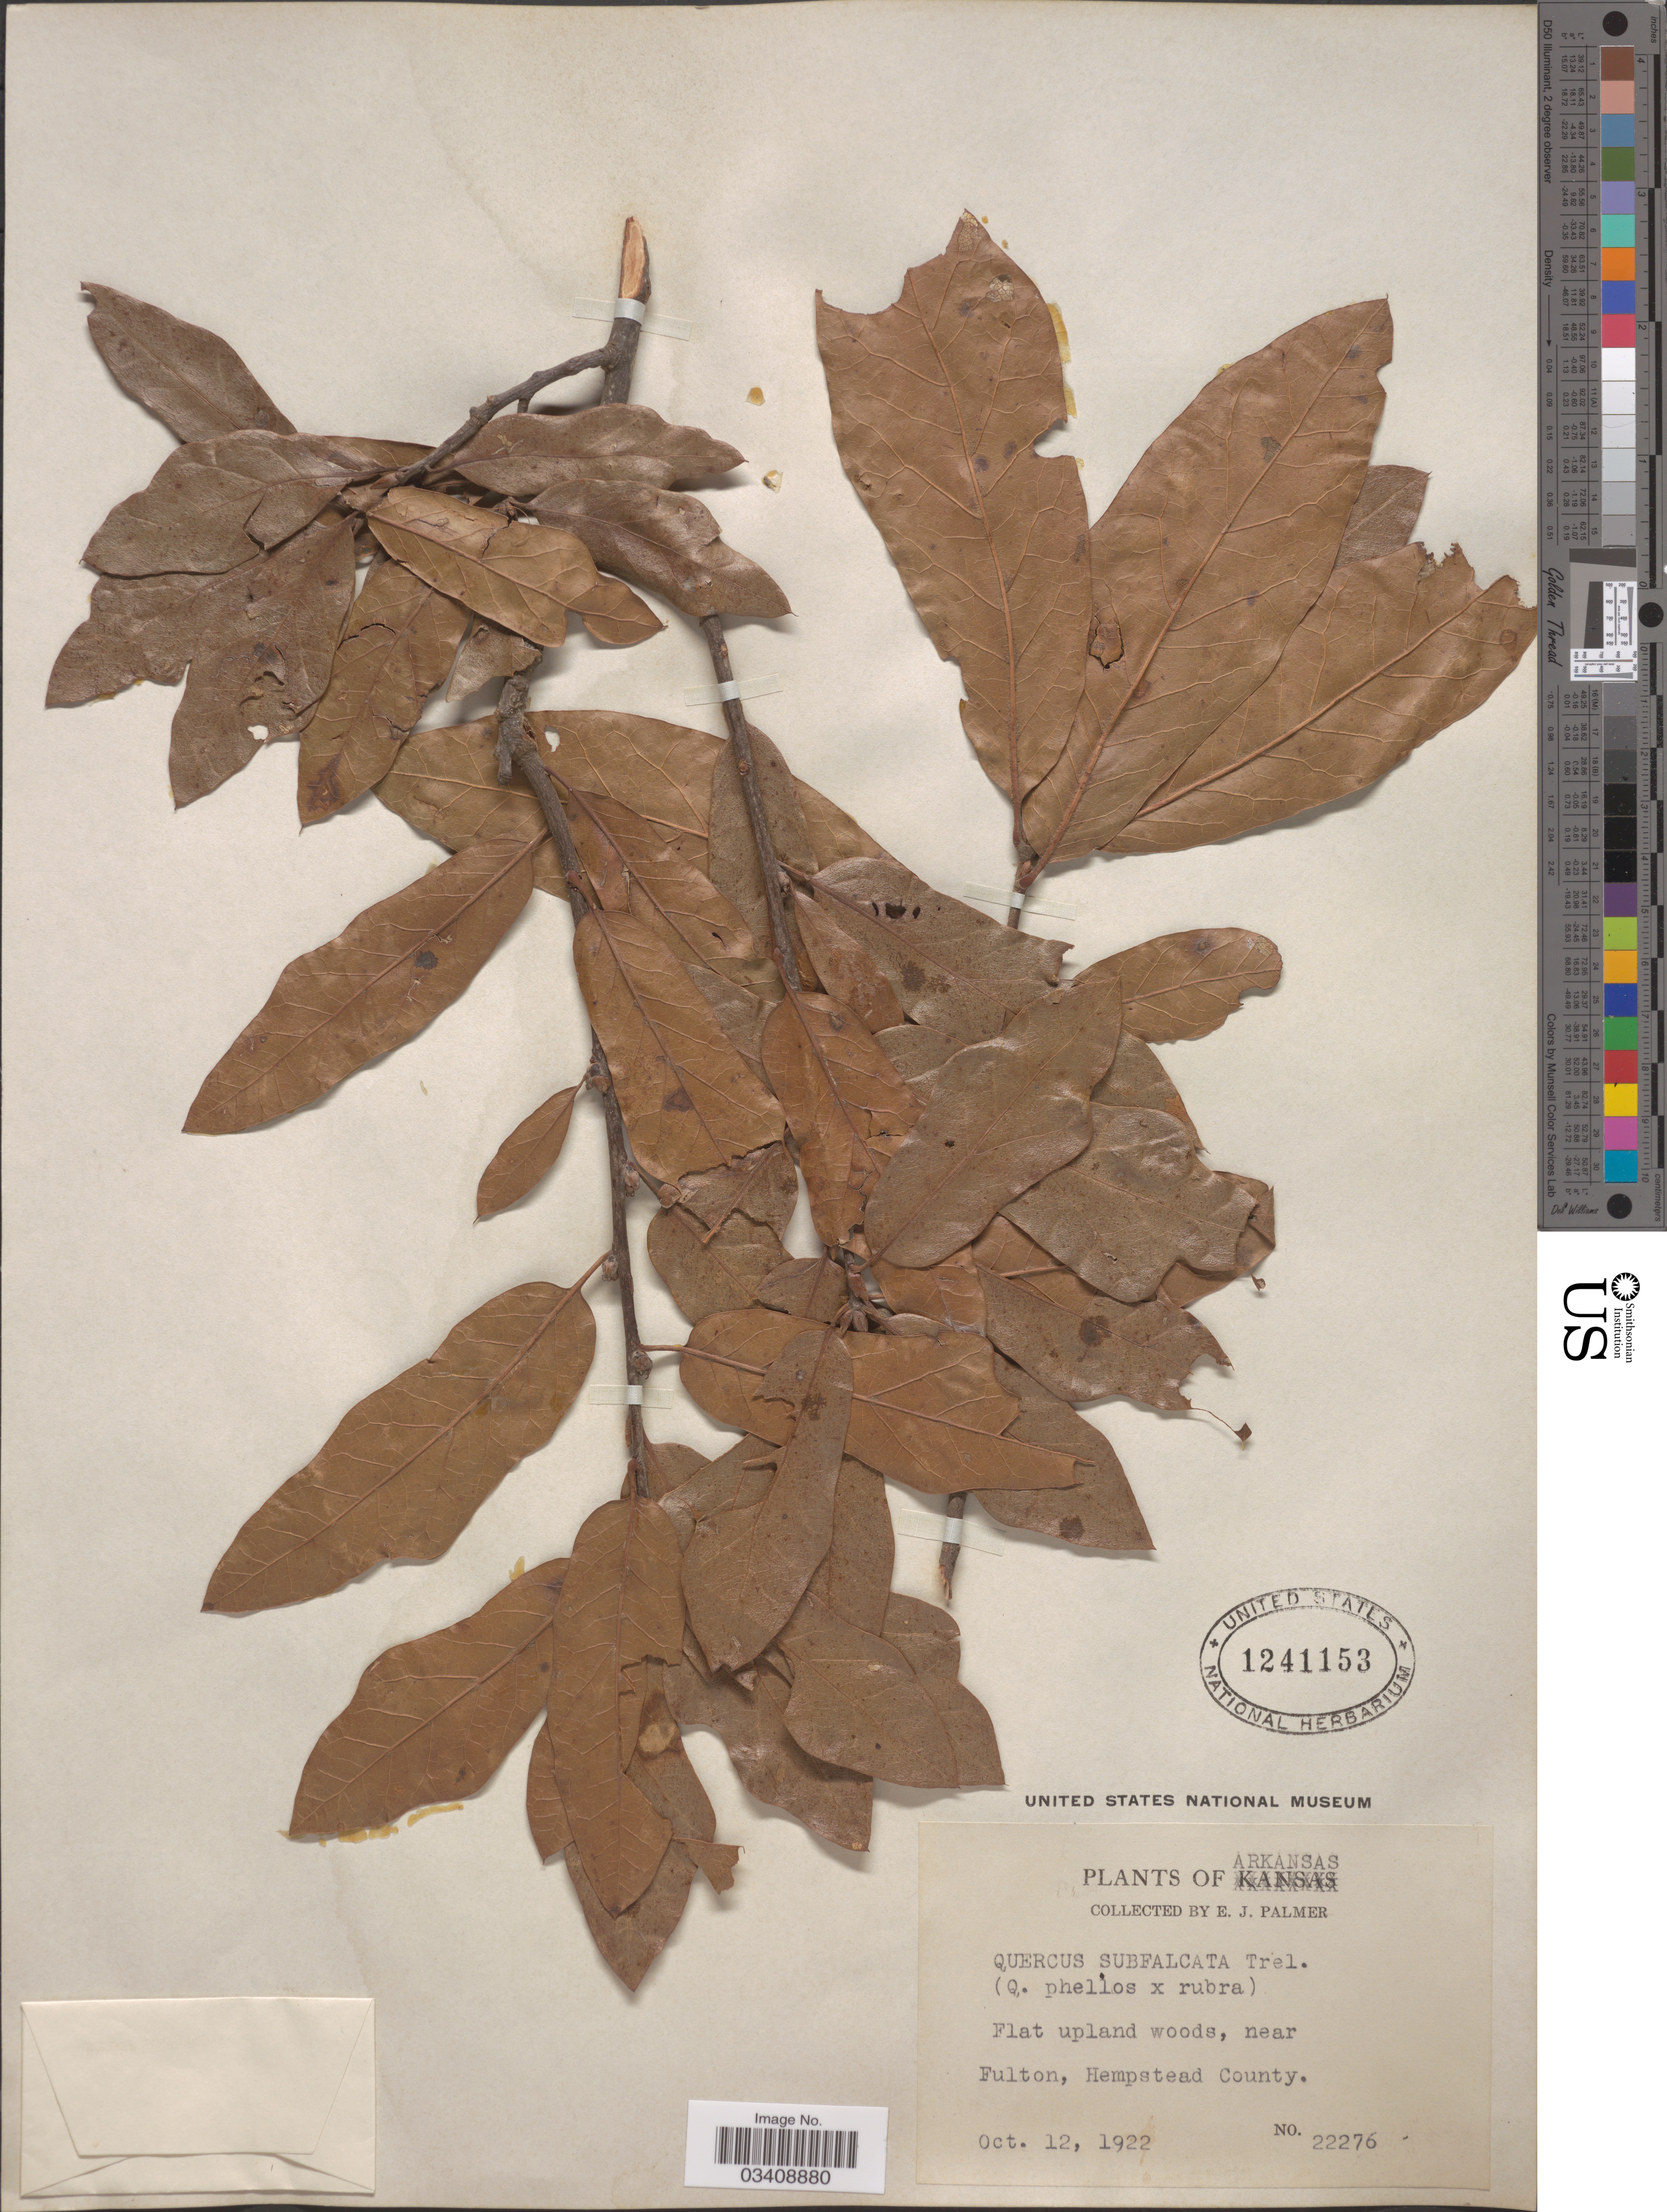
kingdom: Plantae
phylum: Tracheophyta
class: Magnoliopsida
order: Fagales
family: Fagaceae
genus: Quercus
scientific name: Quercus x subfalcata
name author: Trel.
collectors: E. J. Palmer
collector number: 22276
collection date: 1922-10-12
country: United States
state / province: Arkansas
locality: Near Fulton, Hempstead County.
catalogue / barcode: US 1241153